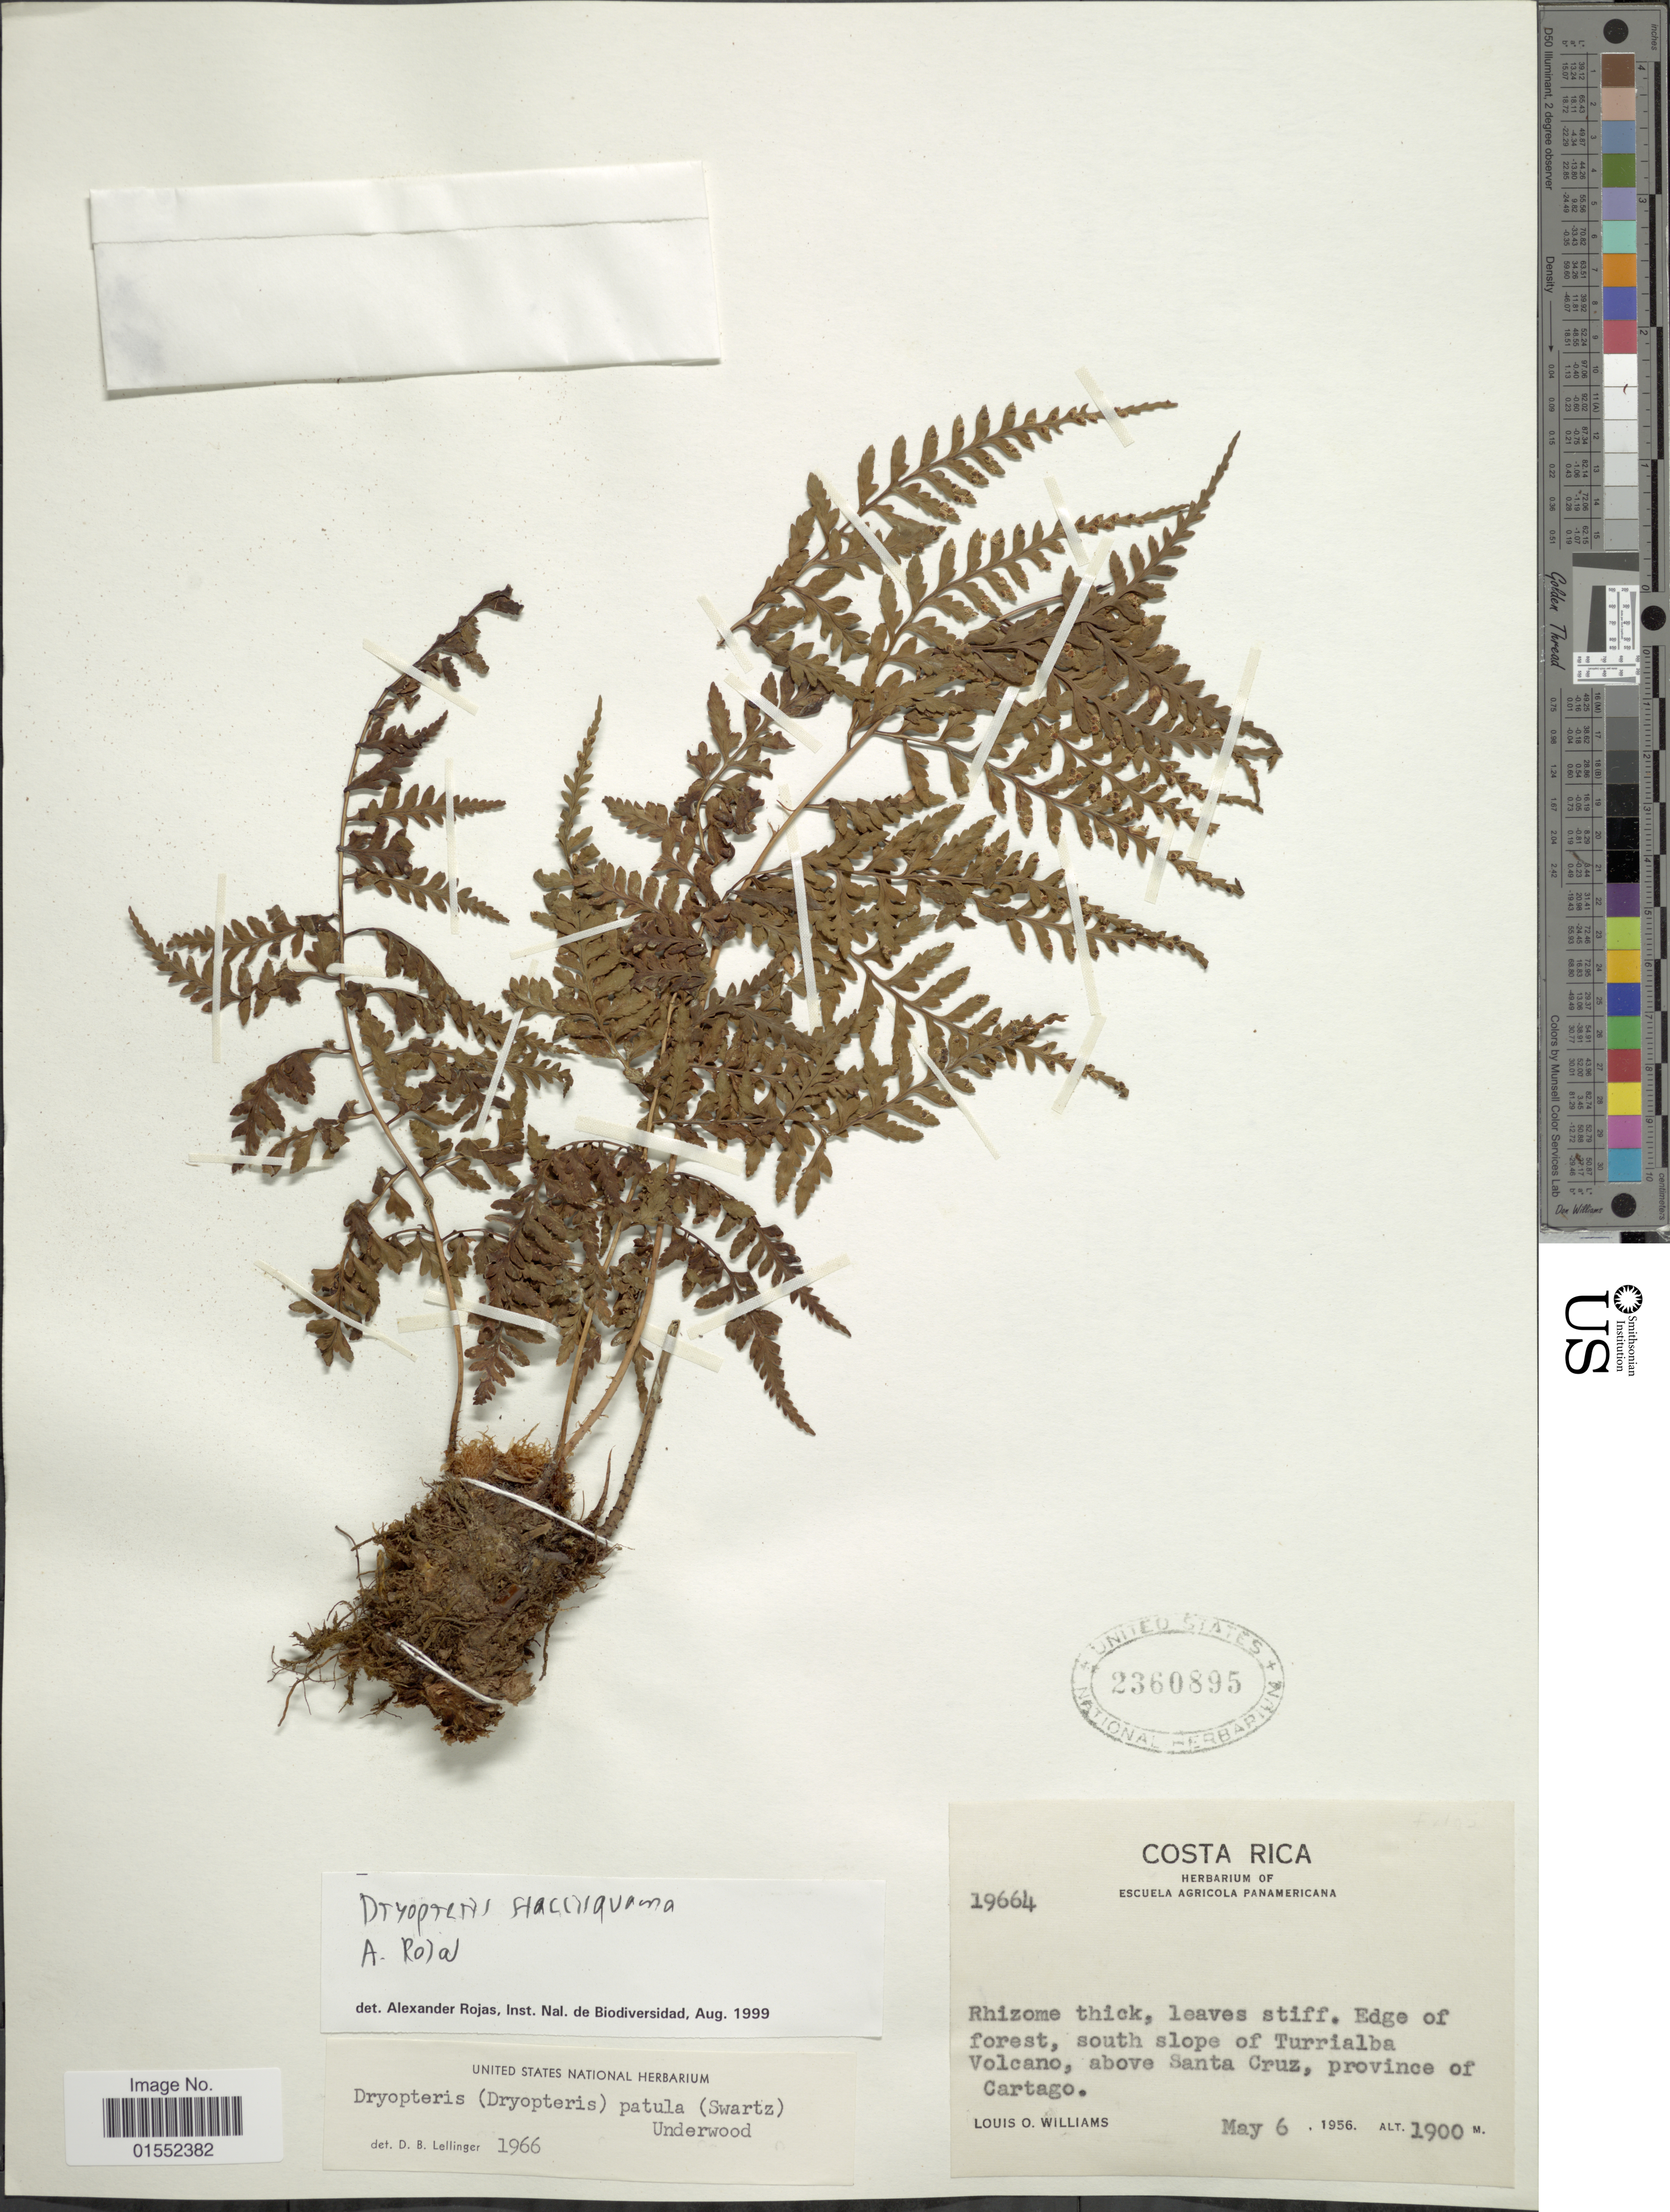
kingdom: Plantae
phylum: Tracheophyta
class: Polypodiopsida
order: Polypodiales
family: Dryopteridaceae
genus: Dryopteris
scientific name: Dryopteris flaccisquama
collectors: L. O. Williams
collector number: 19664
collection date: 1956-05-06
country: Costa Rica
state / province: Cartago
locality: Edge of forest, south slope of Turrialba Volcano, above Santa Cruz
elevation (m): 1900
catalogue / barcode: US 2360895